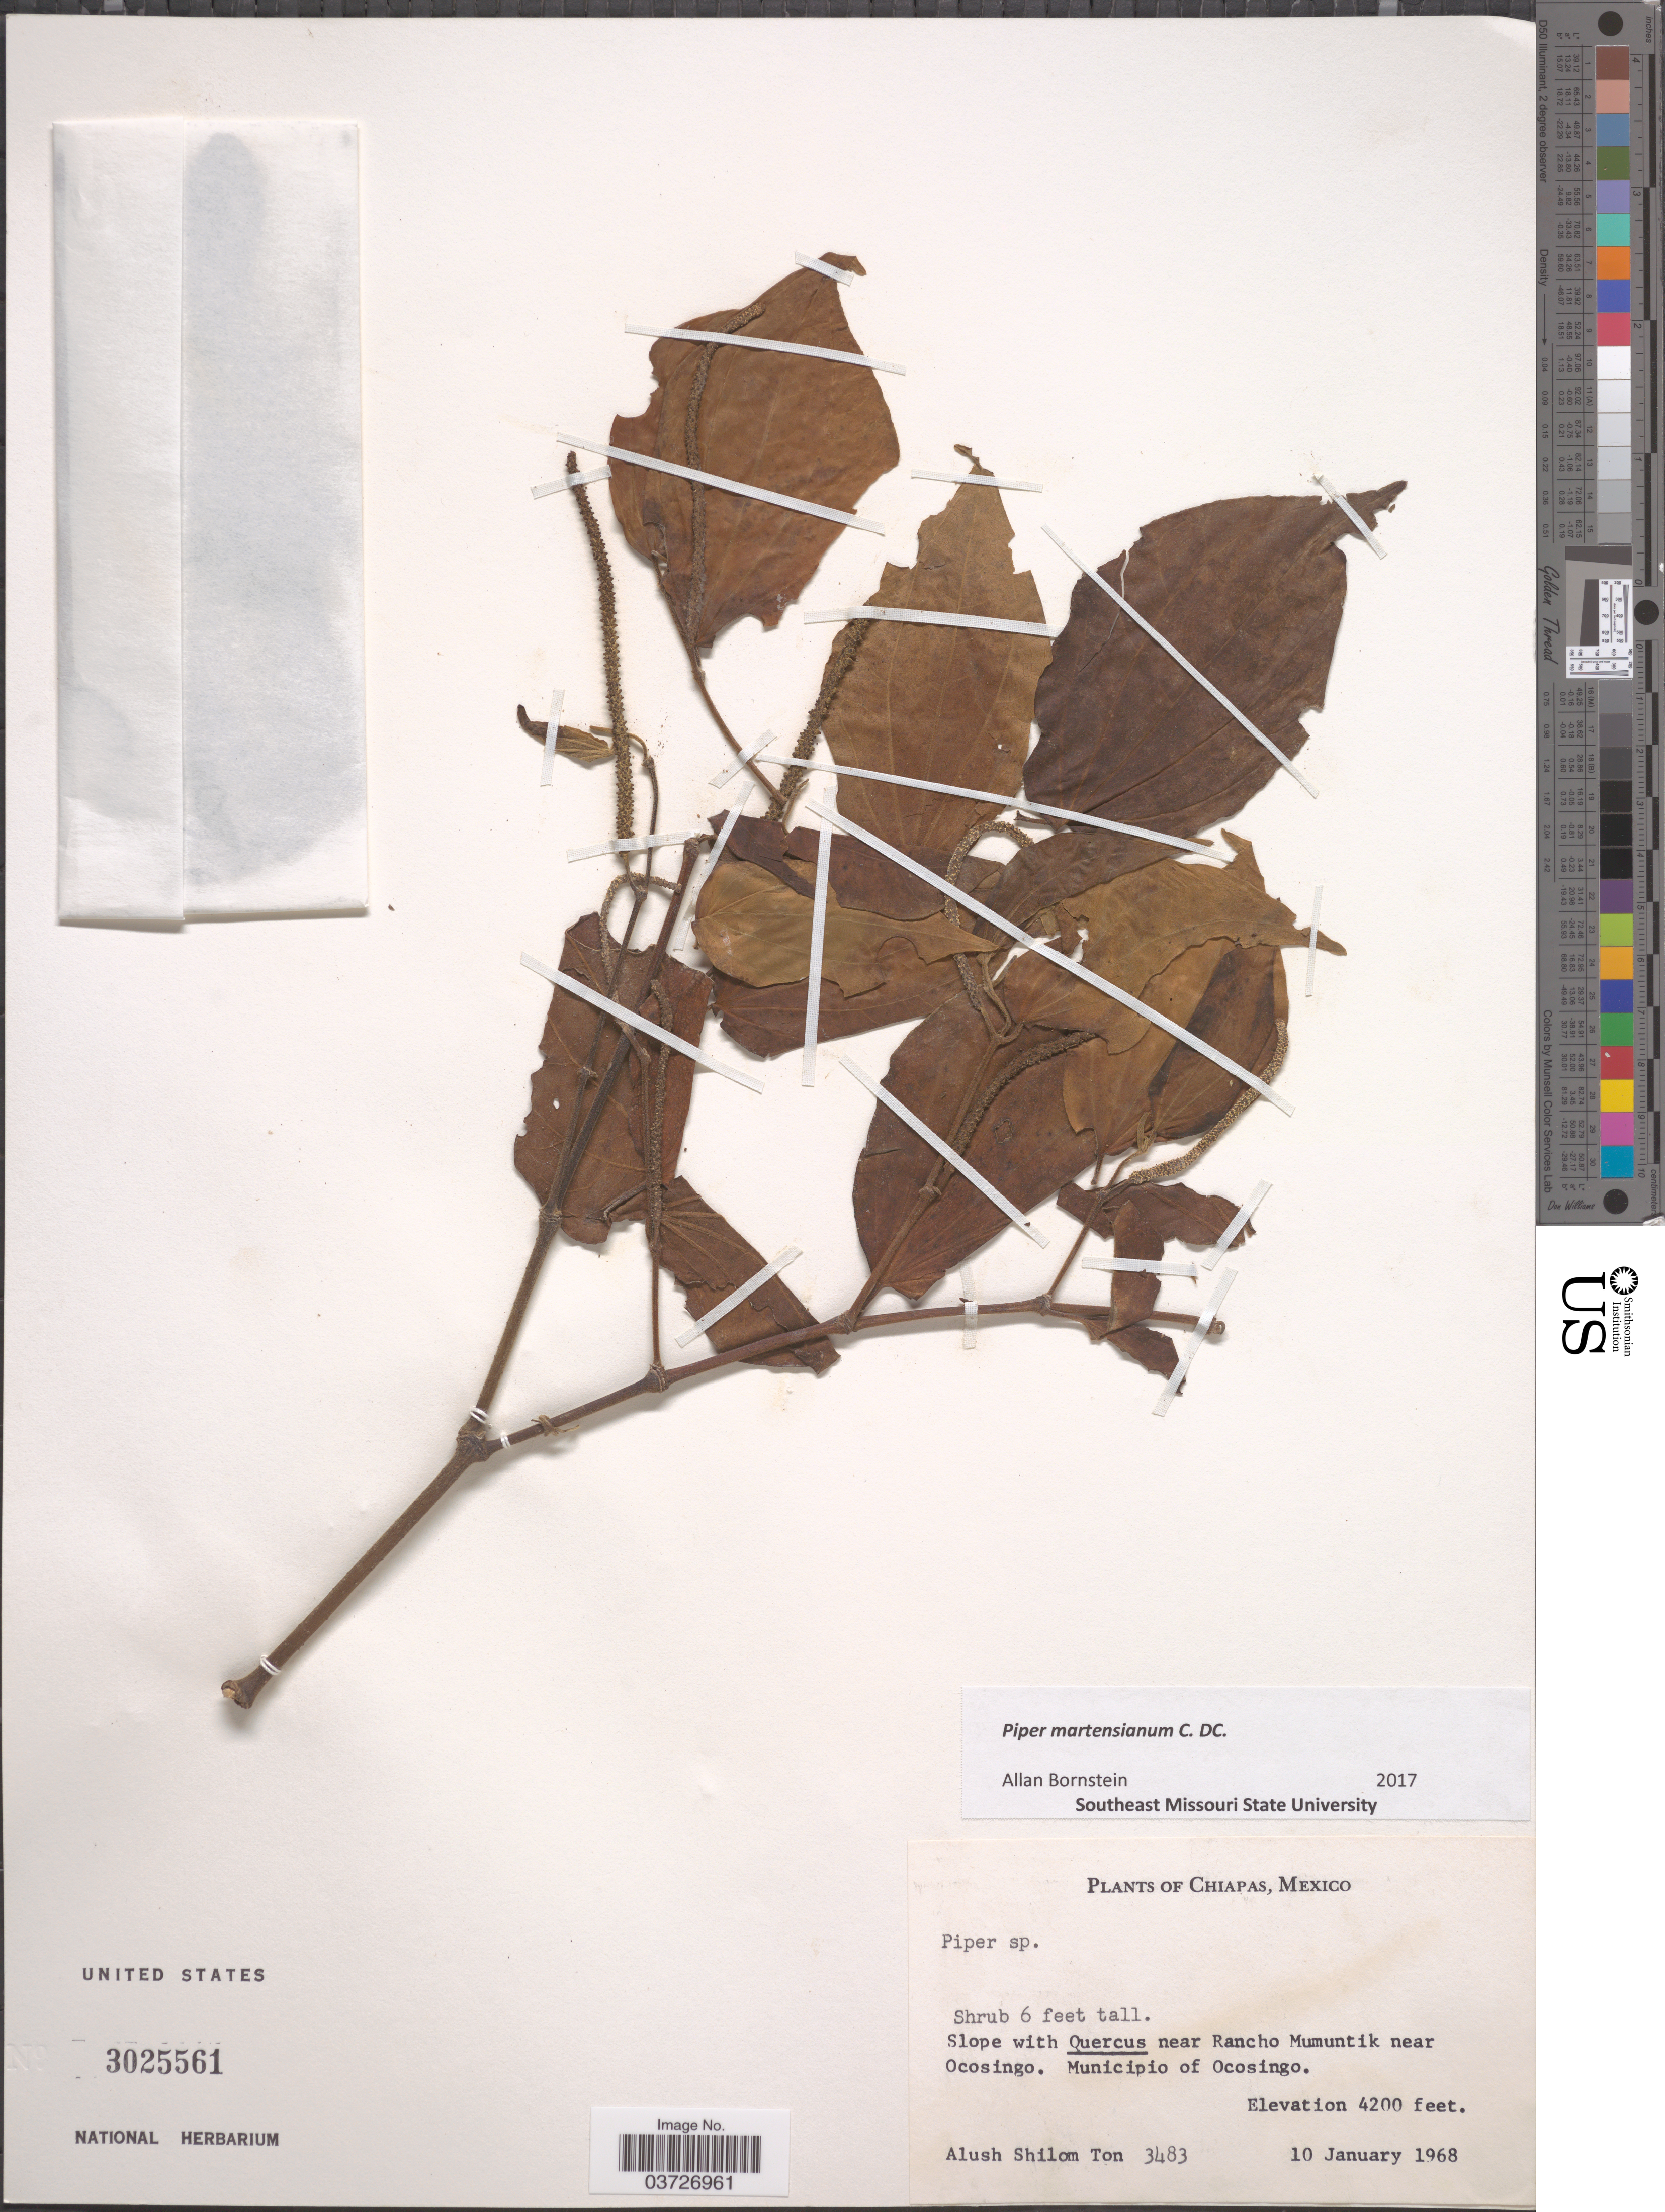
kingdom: Plantae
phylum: Tracheophyta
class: Magnoliopsida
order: Piperales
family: Piperaceae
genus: Piper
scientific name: Piper martensianum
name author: C. DC.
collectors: A. S. Ton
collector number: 3483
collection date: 1968-01-10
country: Mexico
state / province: Chiapas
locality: Near Rancho Mumuntik near Ocosingo. Municipio of Ocosingo.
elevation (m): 1280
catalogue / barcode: US 3025561